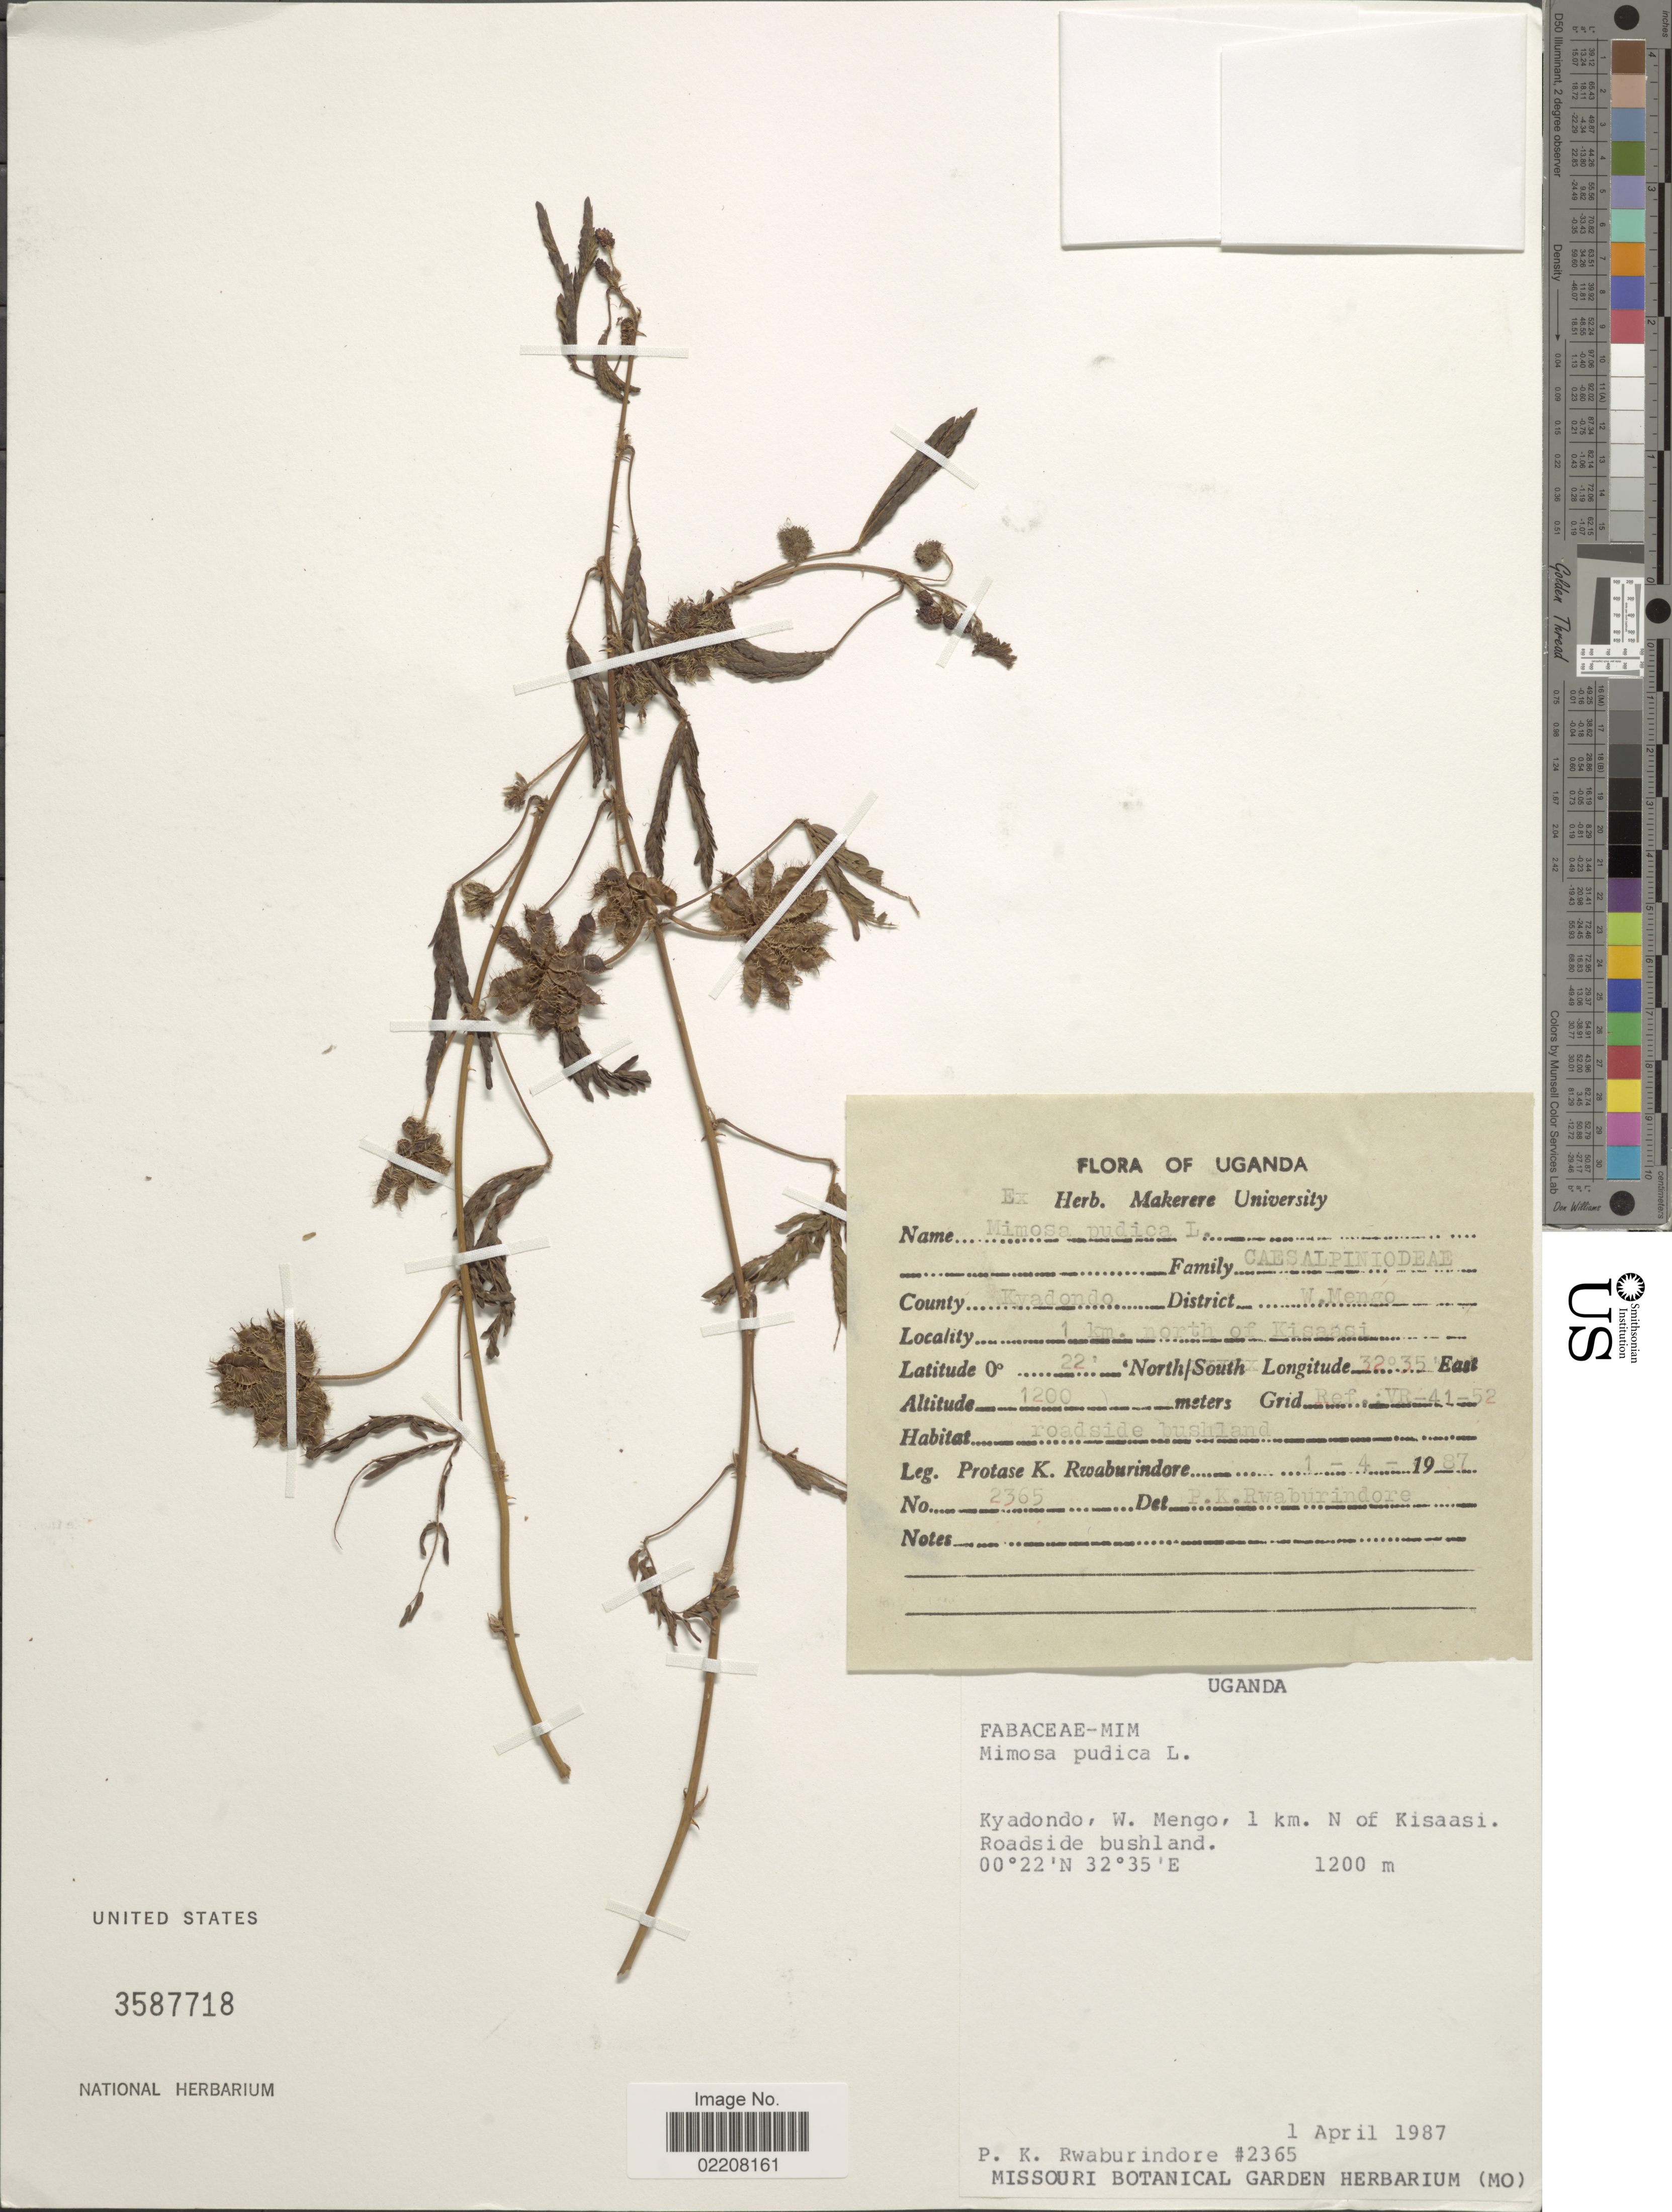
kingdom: Plantae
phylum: Tracheophyta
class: Magnoliopsida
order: Fabales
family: Fabaceae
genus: Mimosa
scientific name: Mimosa pudica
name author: L.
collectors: P. Rwaburindore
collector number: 2365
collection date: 1987-04-01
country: Uganda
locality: County Kyadondo, District W. Mengo, 1 km. N of Kisaasi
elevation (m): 1200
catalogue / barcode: US 3587718